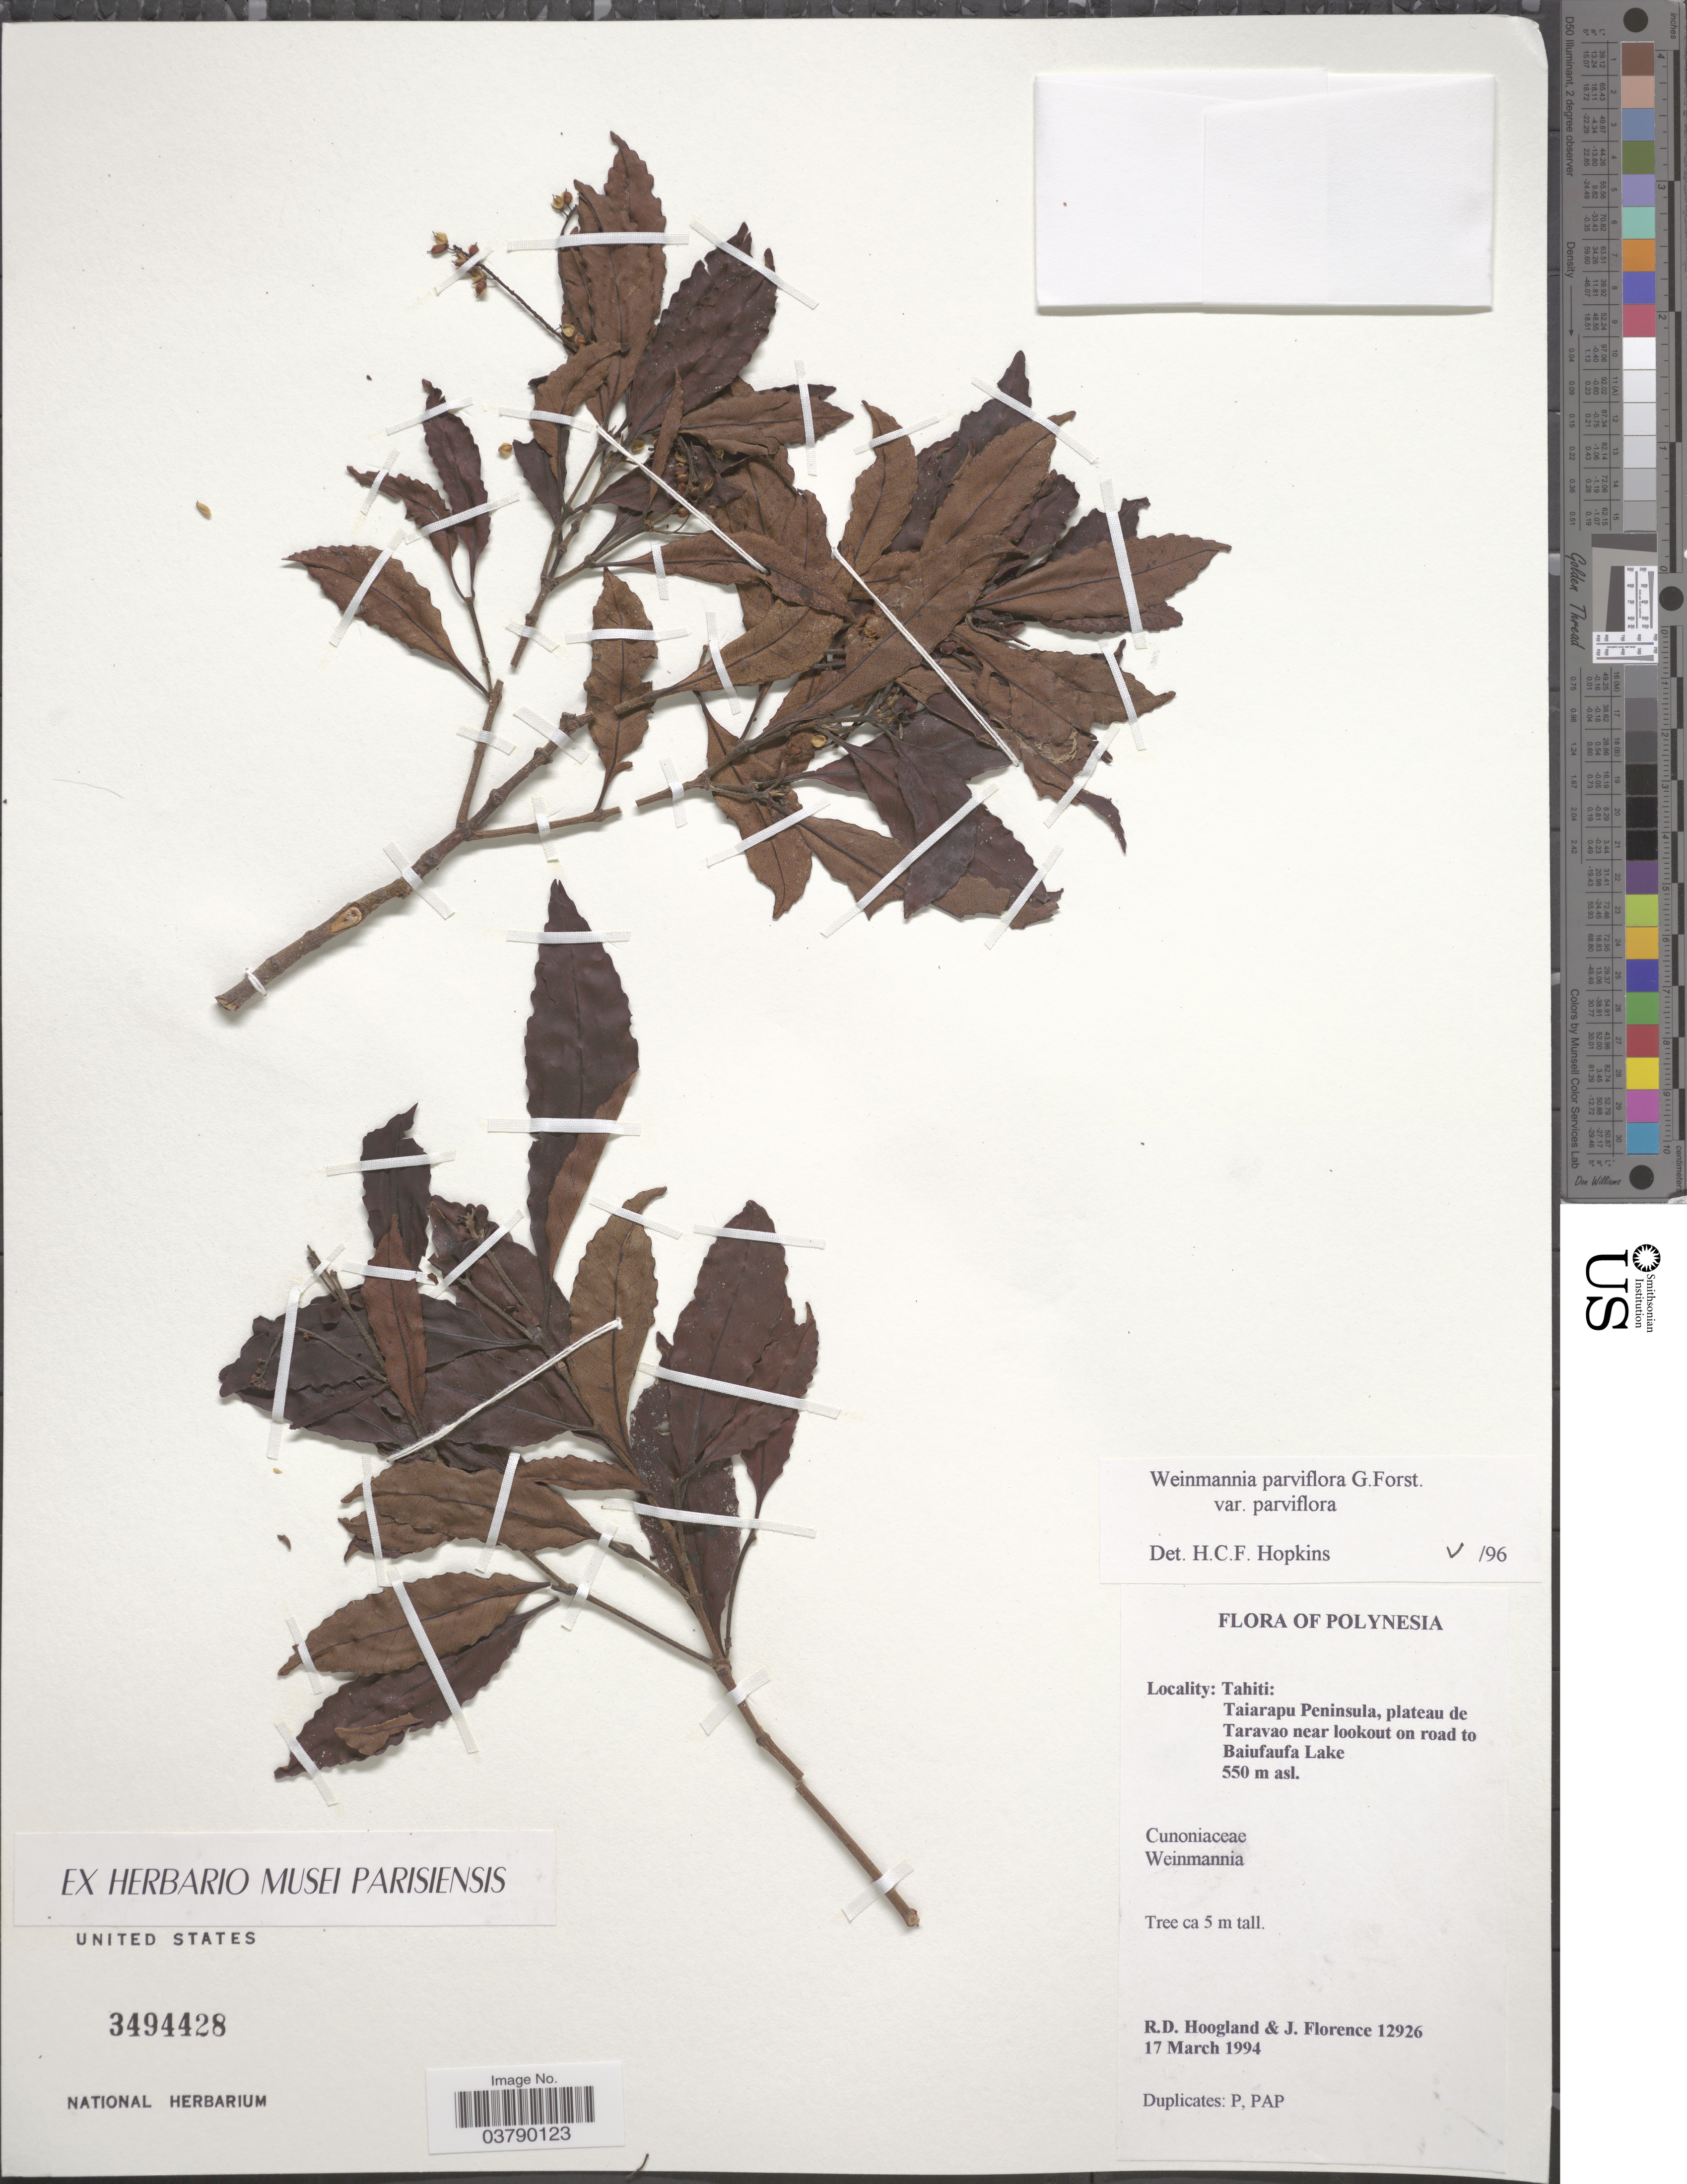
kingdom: Plantae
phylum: Tracheophyta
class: Magnoliopsida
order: Oxalidales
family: Cunoniaceae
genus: Pterophylla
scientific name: Pterophylla parviflora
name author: (G. Forst.) Pillon & H.C. Hopkins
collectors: R. D. Hoogland & J. Florence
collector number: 12926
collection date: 1994-03-17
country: French Polynesia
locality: Tahiti: Taiarapu Peninsula, plateau de Taravao near lookout on road to Baiufaufa Lake.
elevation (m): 550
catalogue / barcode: US 3494428